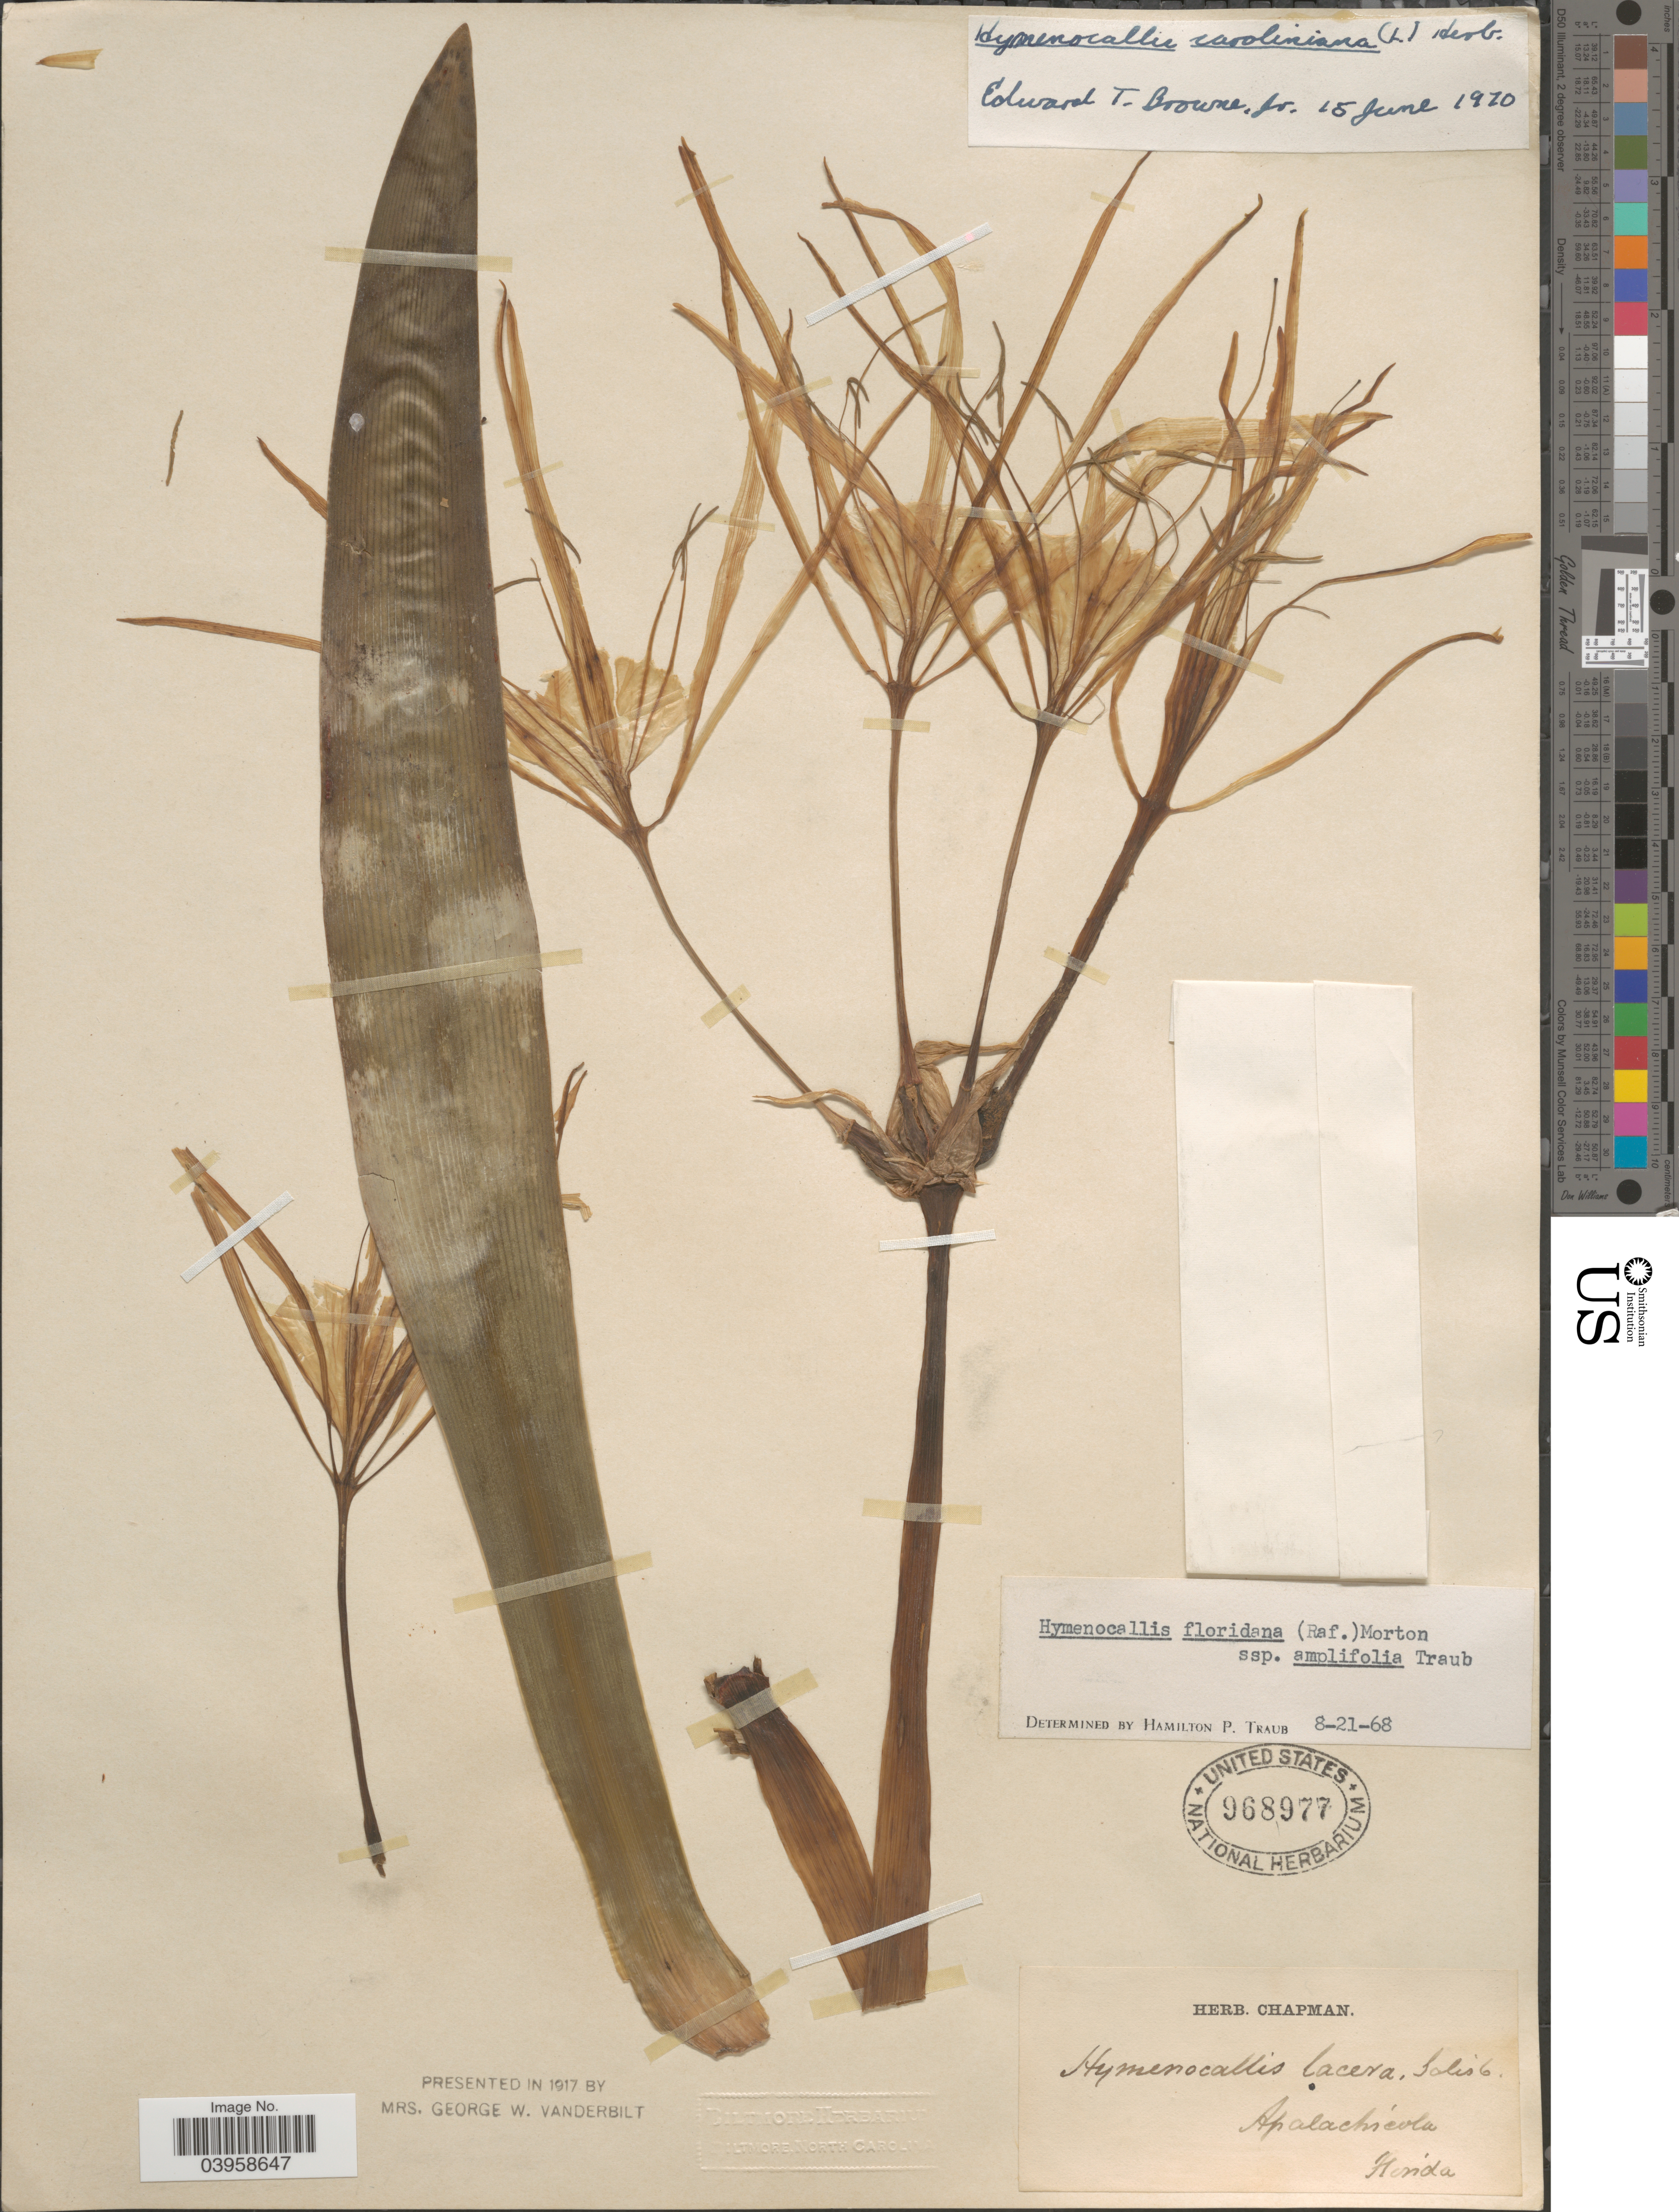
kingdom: Plantae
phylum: Tracheophyta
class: Liliopsida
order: Asparagales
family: Amaryllidaceae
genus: Hymenocallis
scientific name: Hymenocallis caroliniana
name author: (L.) Herb.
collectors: A. Chapman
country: United States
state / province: Florida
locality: Apalachicola.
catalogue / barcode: US 968977